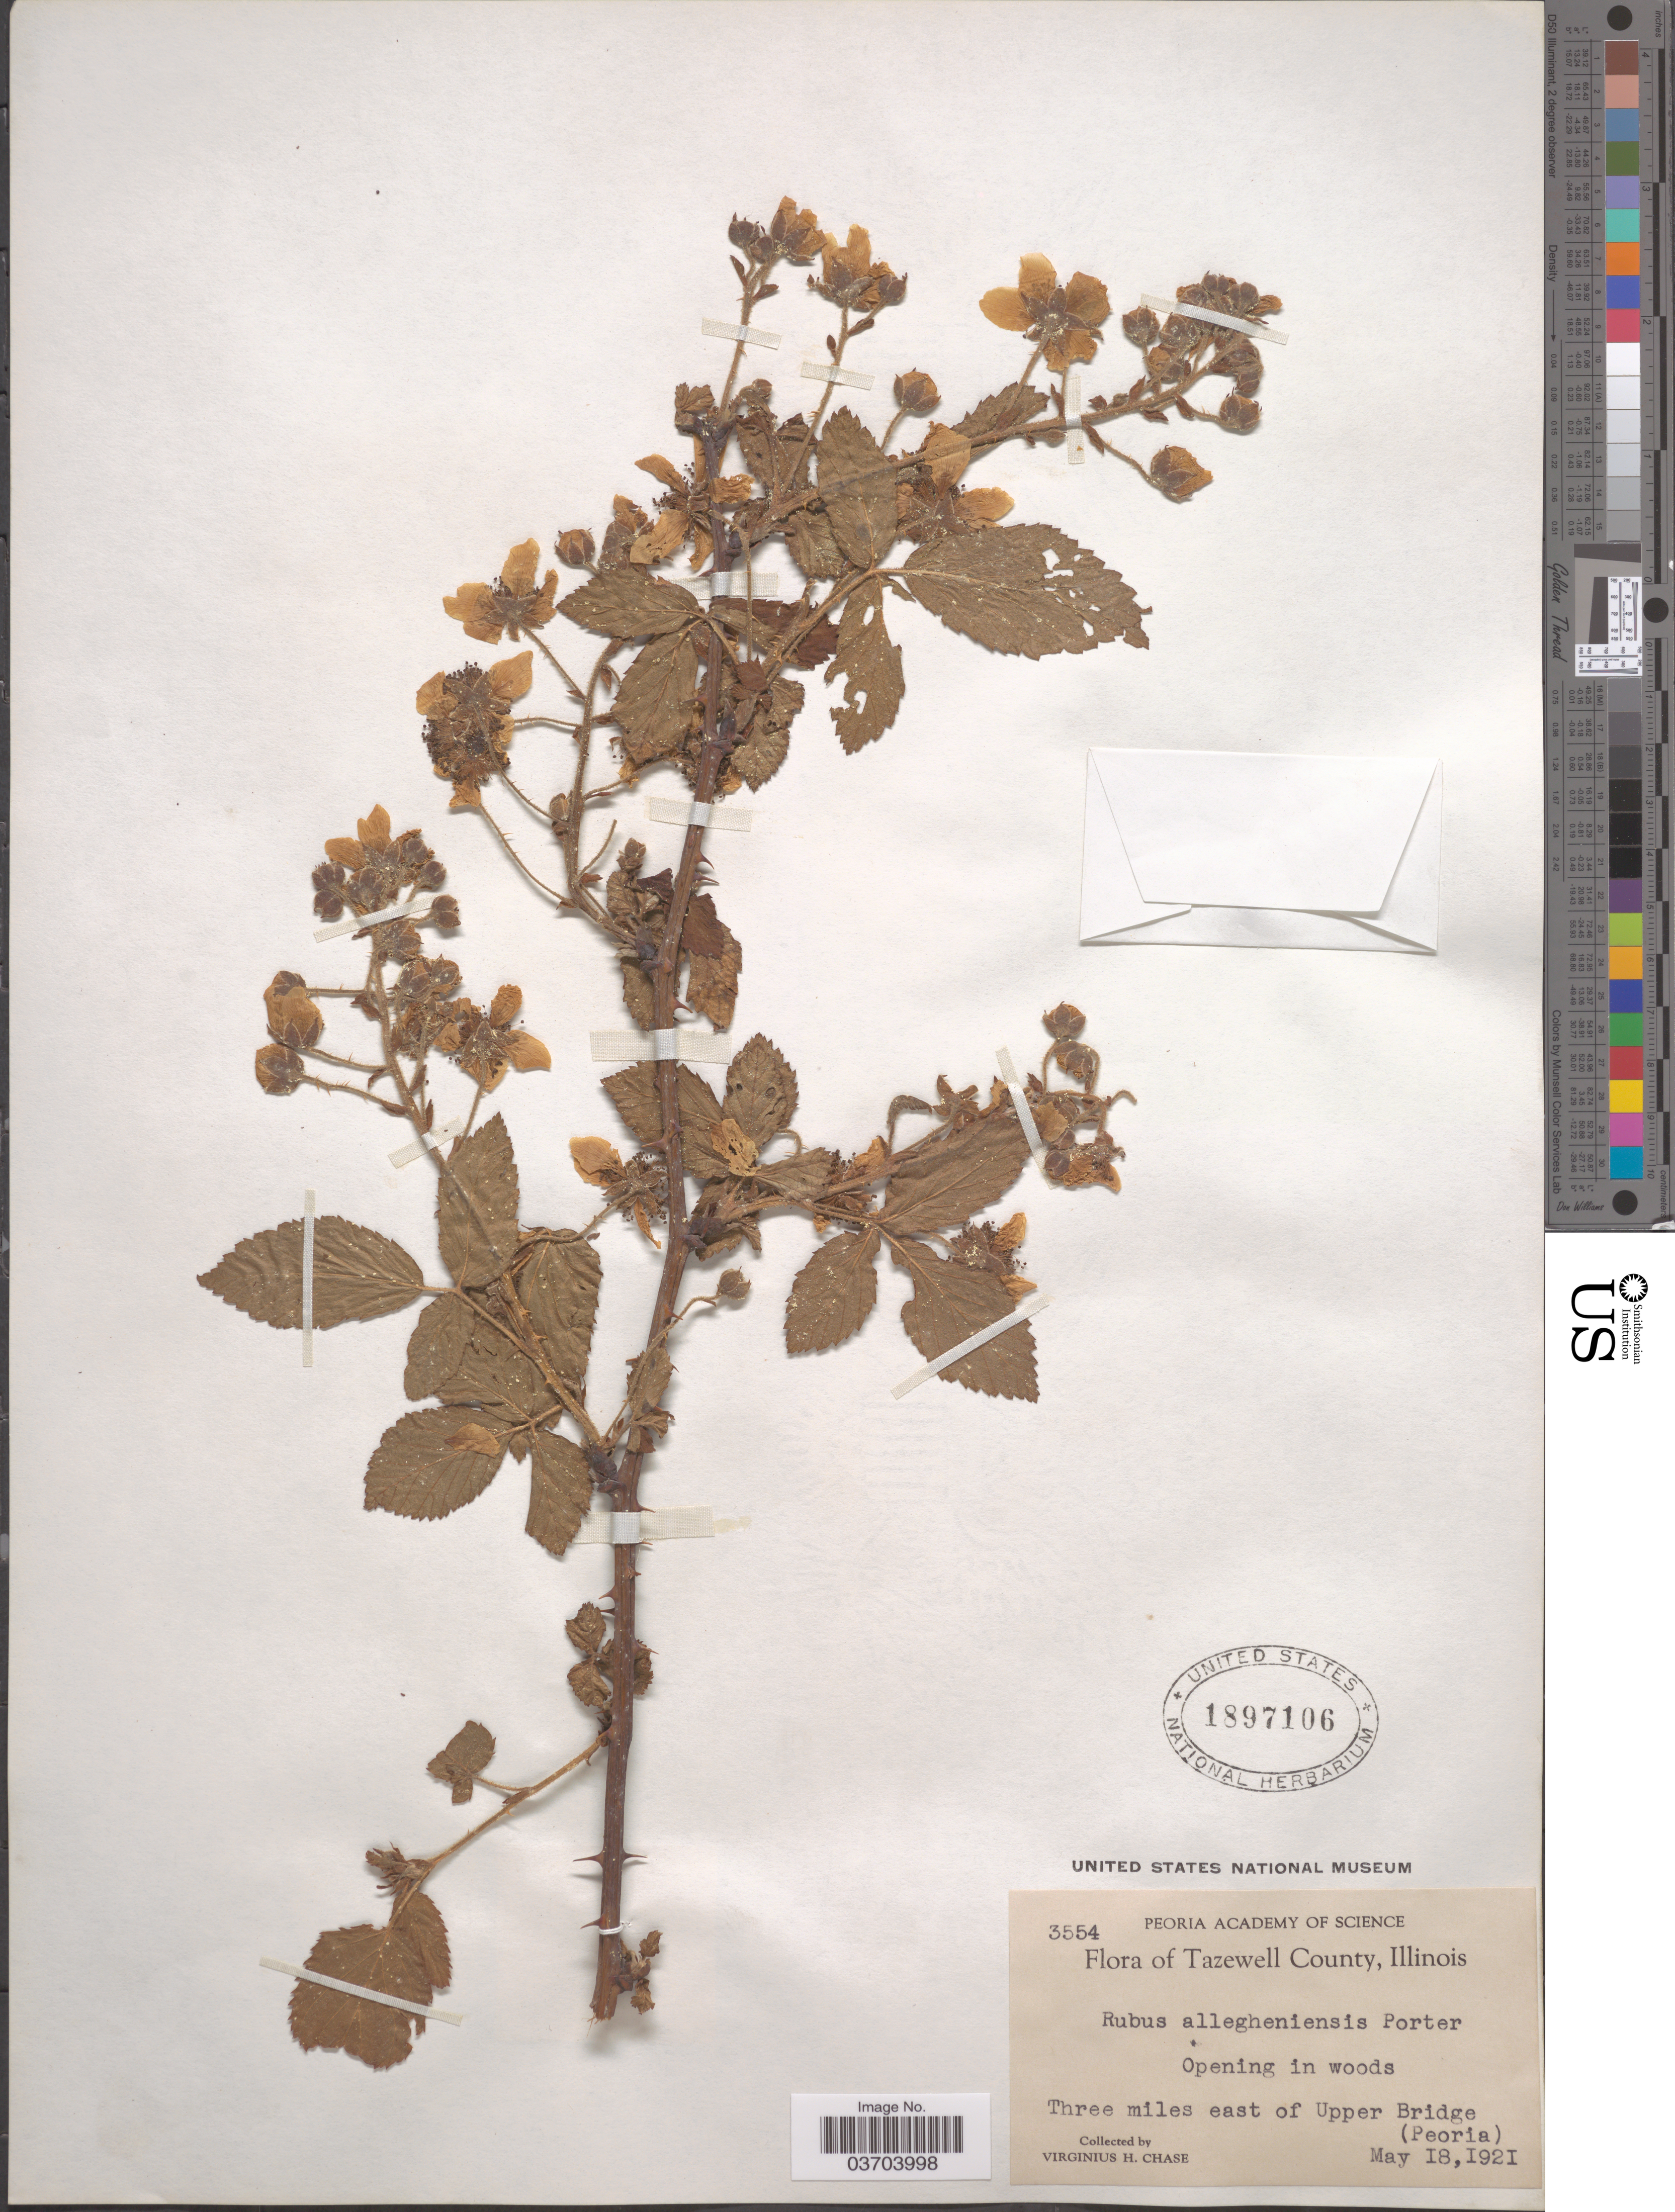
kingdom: Plantae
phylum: Tracheophyta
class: Magnoliopsida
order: Rosales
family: Rosaceae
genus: Rubus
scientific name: Rubus allegheniensis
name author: Porter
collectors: V. H. Chase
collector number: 3554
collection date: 1921-05-18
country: United States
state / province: Illinois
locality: Tazewell County. Three miles east of Upper Bridge (Peoria).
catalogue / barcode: US 1897106